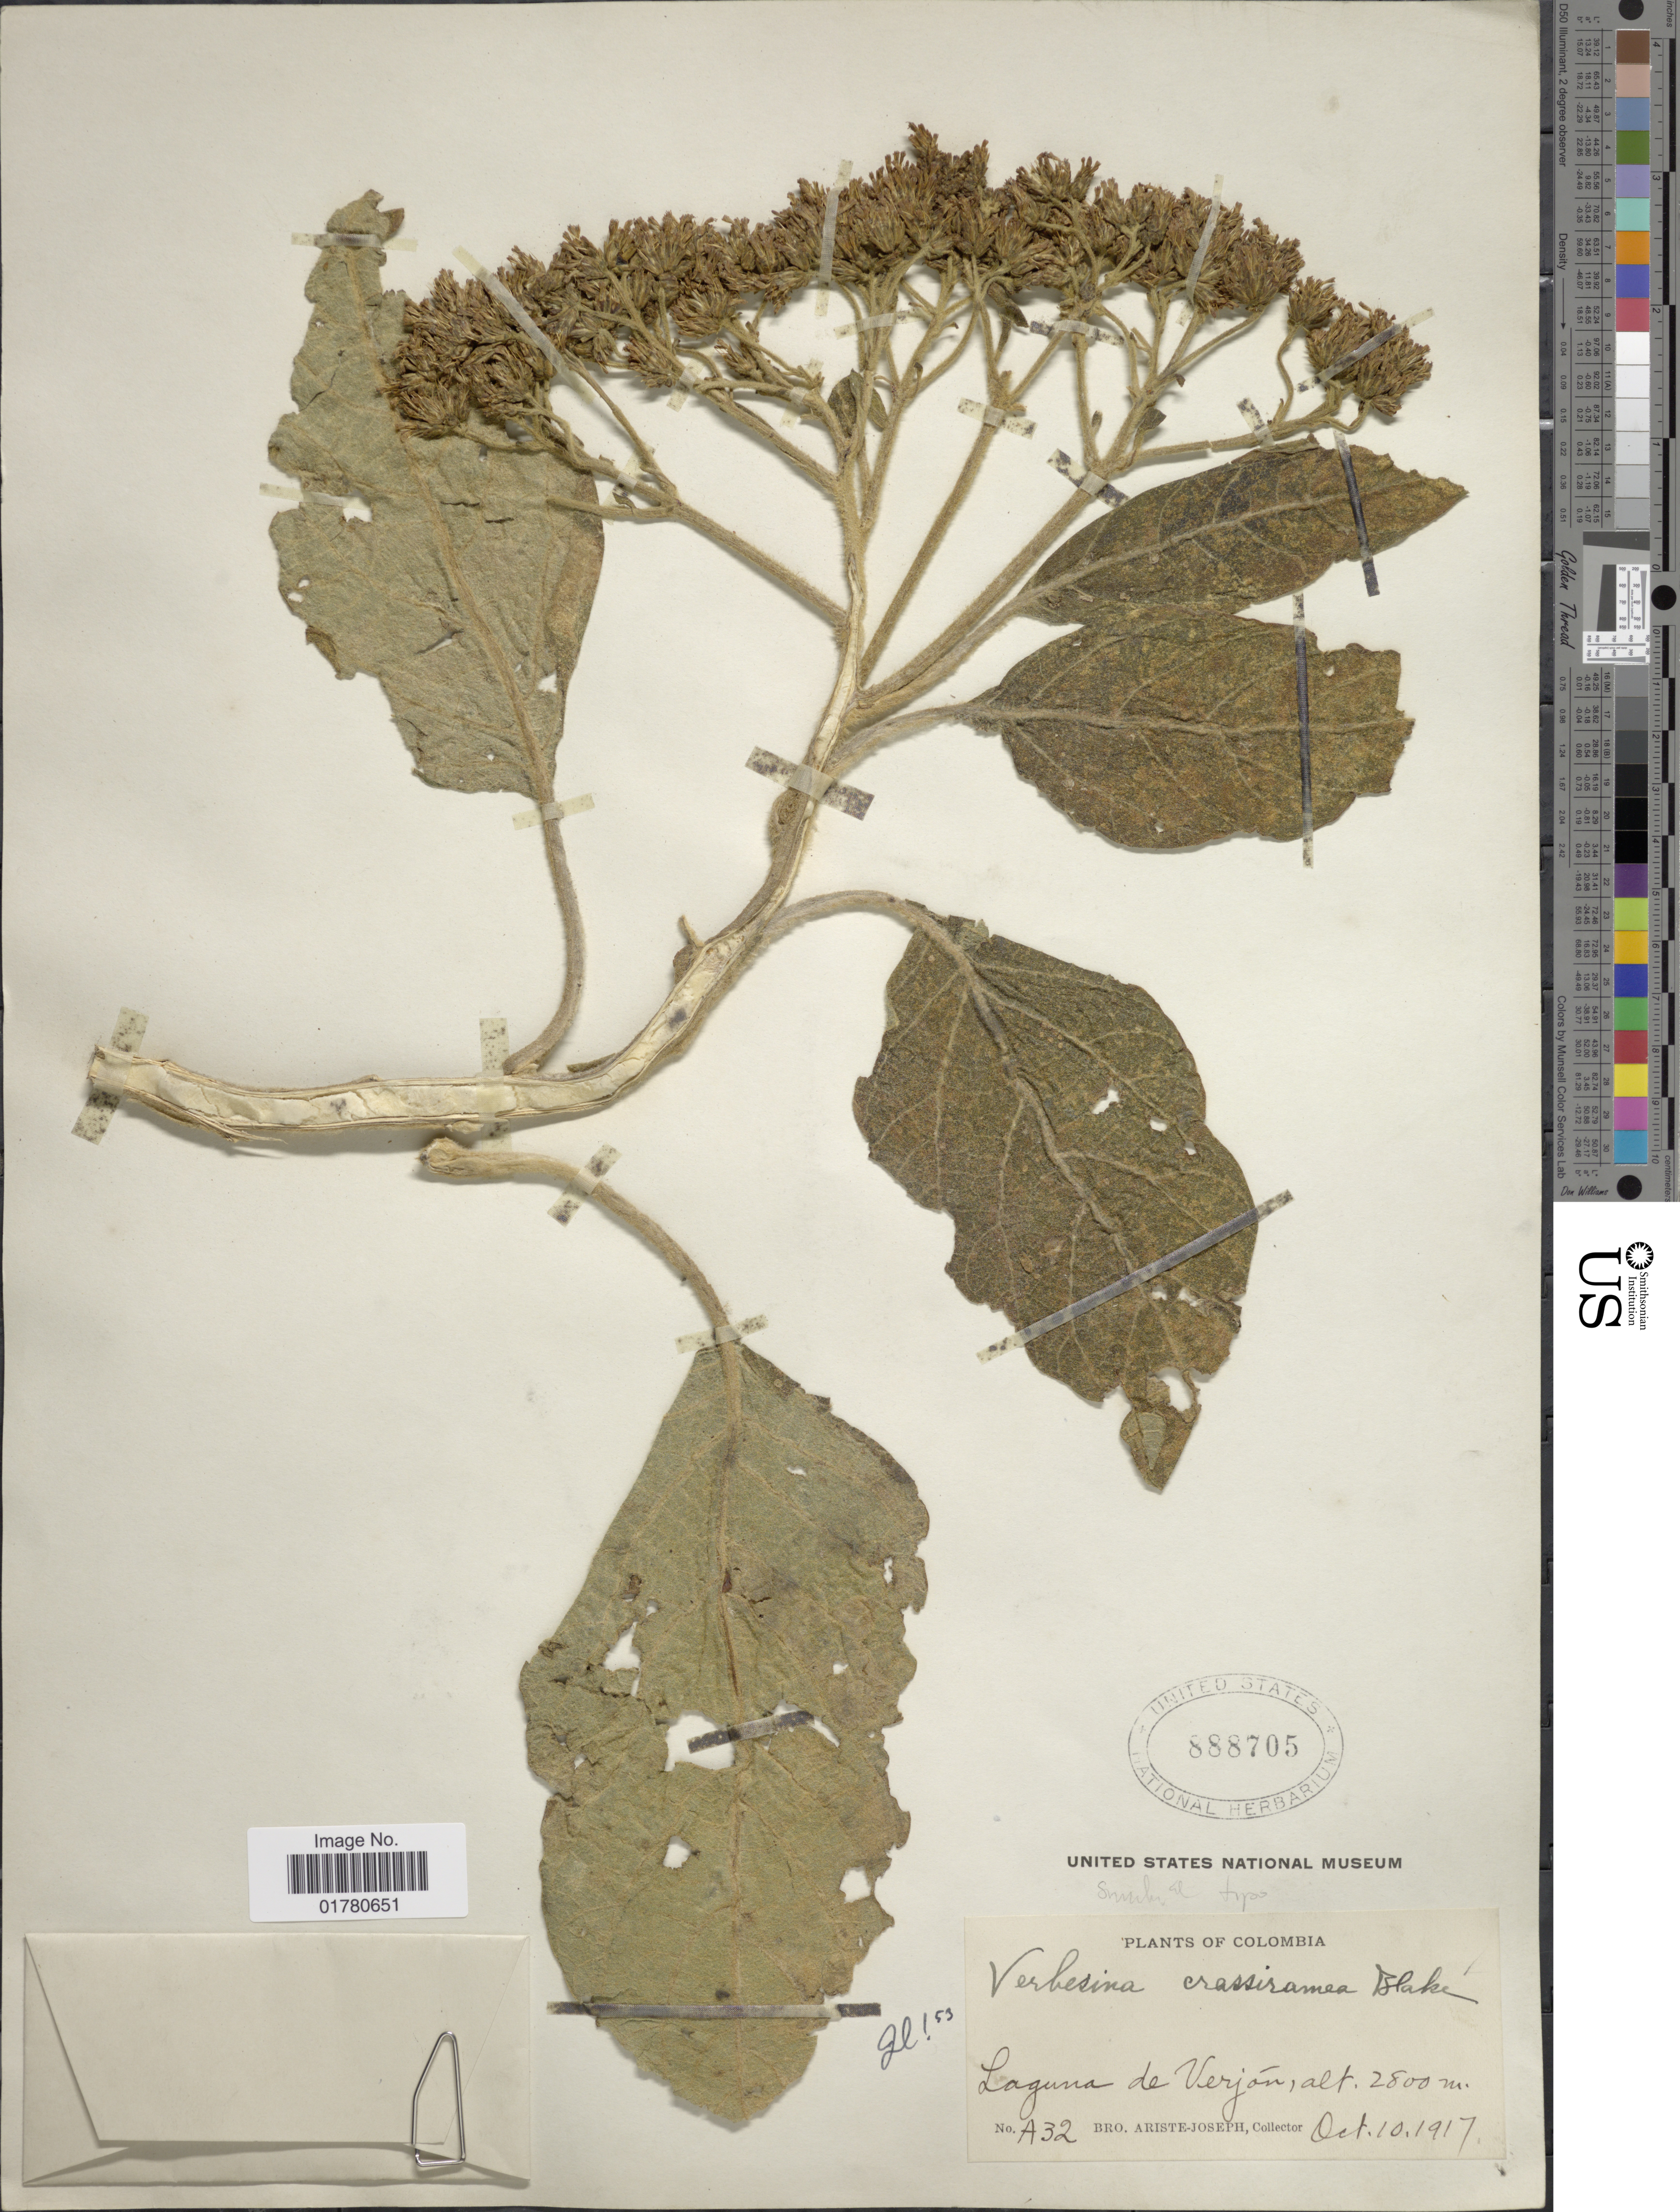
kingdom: Plantae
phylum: Tracheophyta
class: Magnoliopsida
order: Asterales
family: Asteraceae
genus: Verbesina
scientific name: Verbesina crassiramea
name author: S.F. Blake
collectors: Bro. Ariste-Joseph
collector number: A32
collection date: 1917-10-10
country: Colombia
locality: Laguna de Verjón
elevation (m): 2800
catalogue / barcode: US 888705